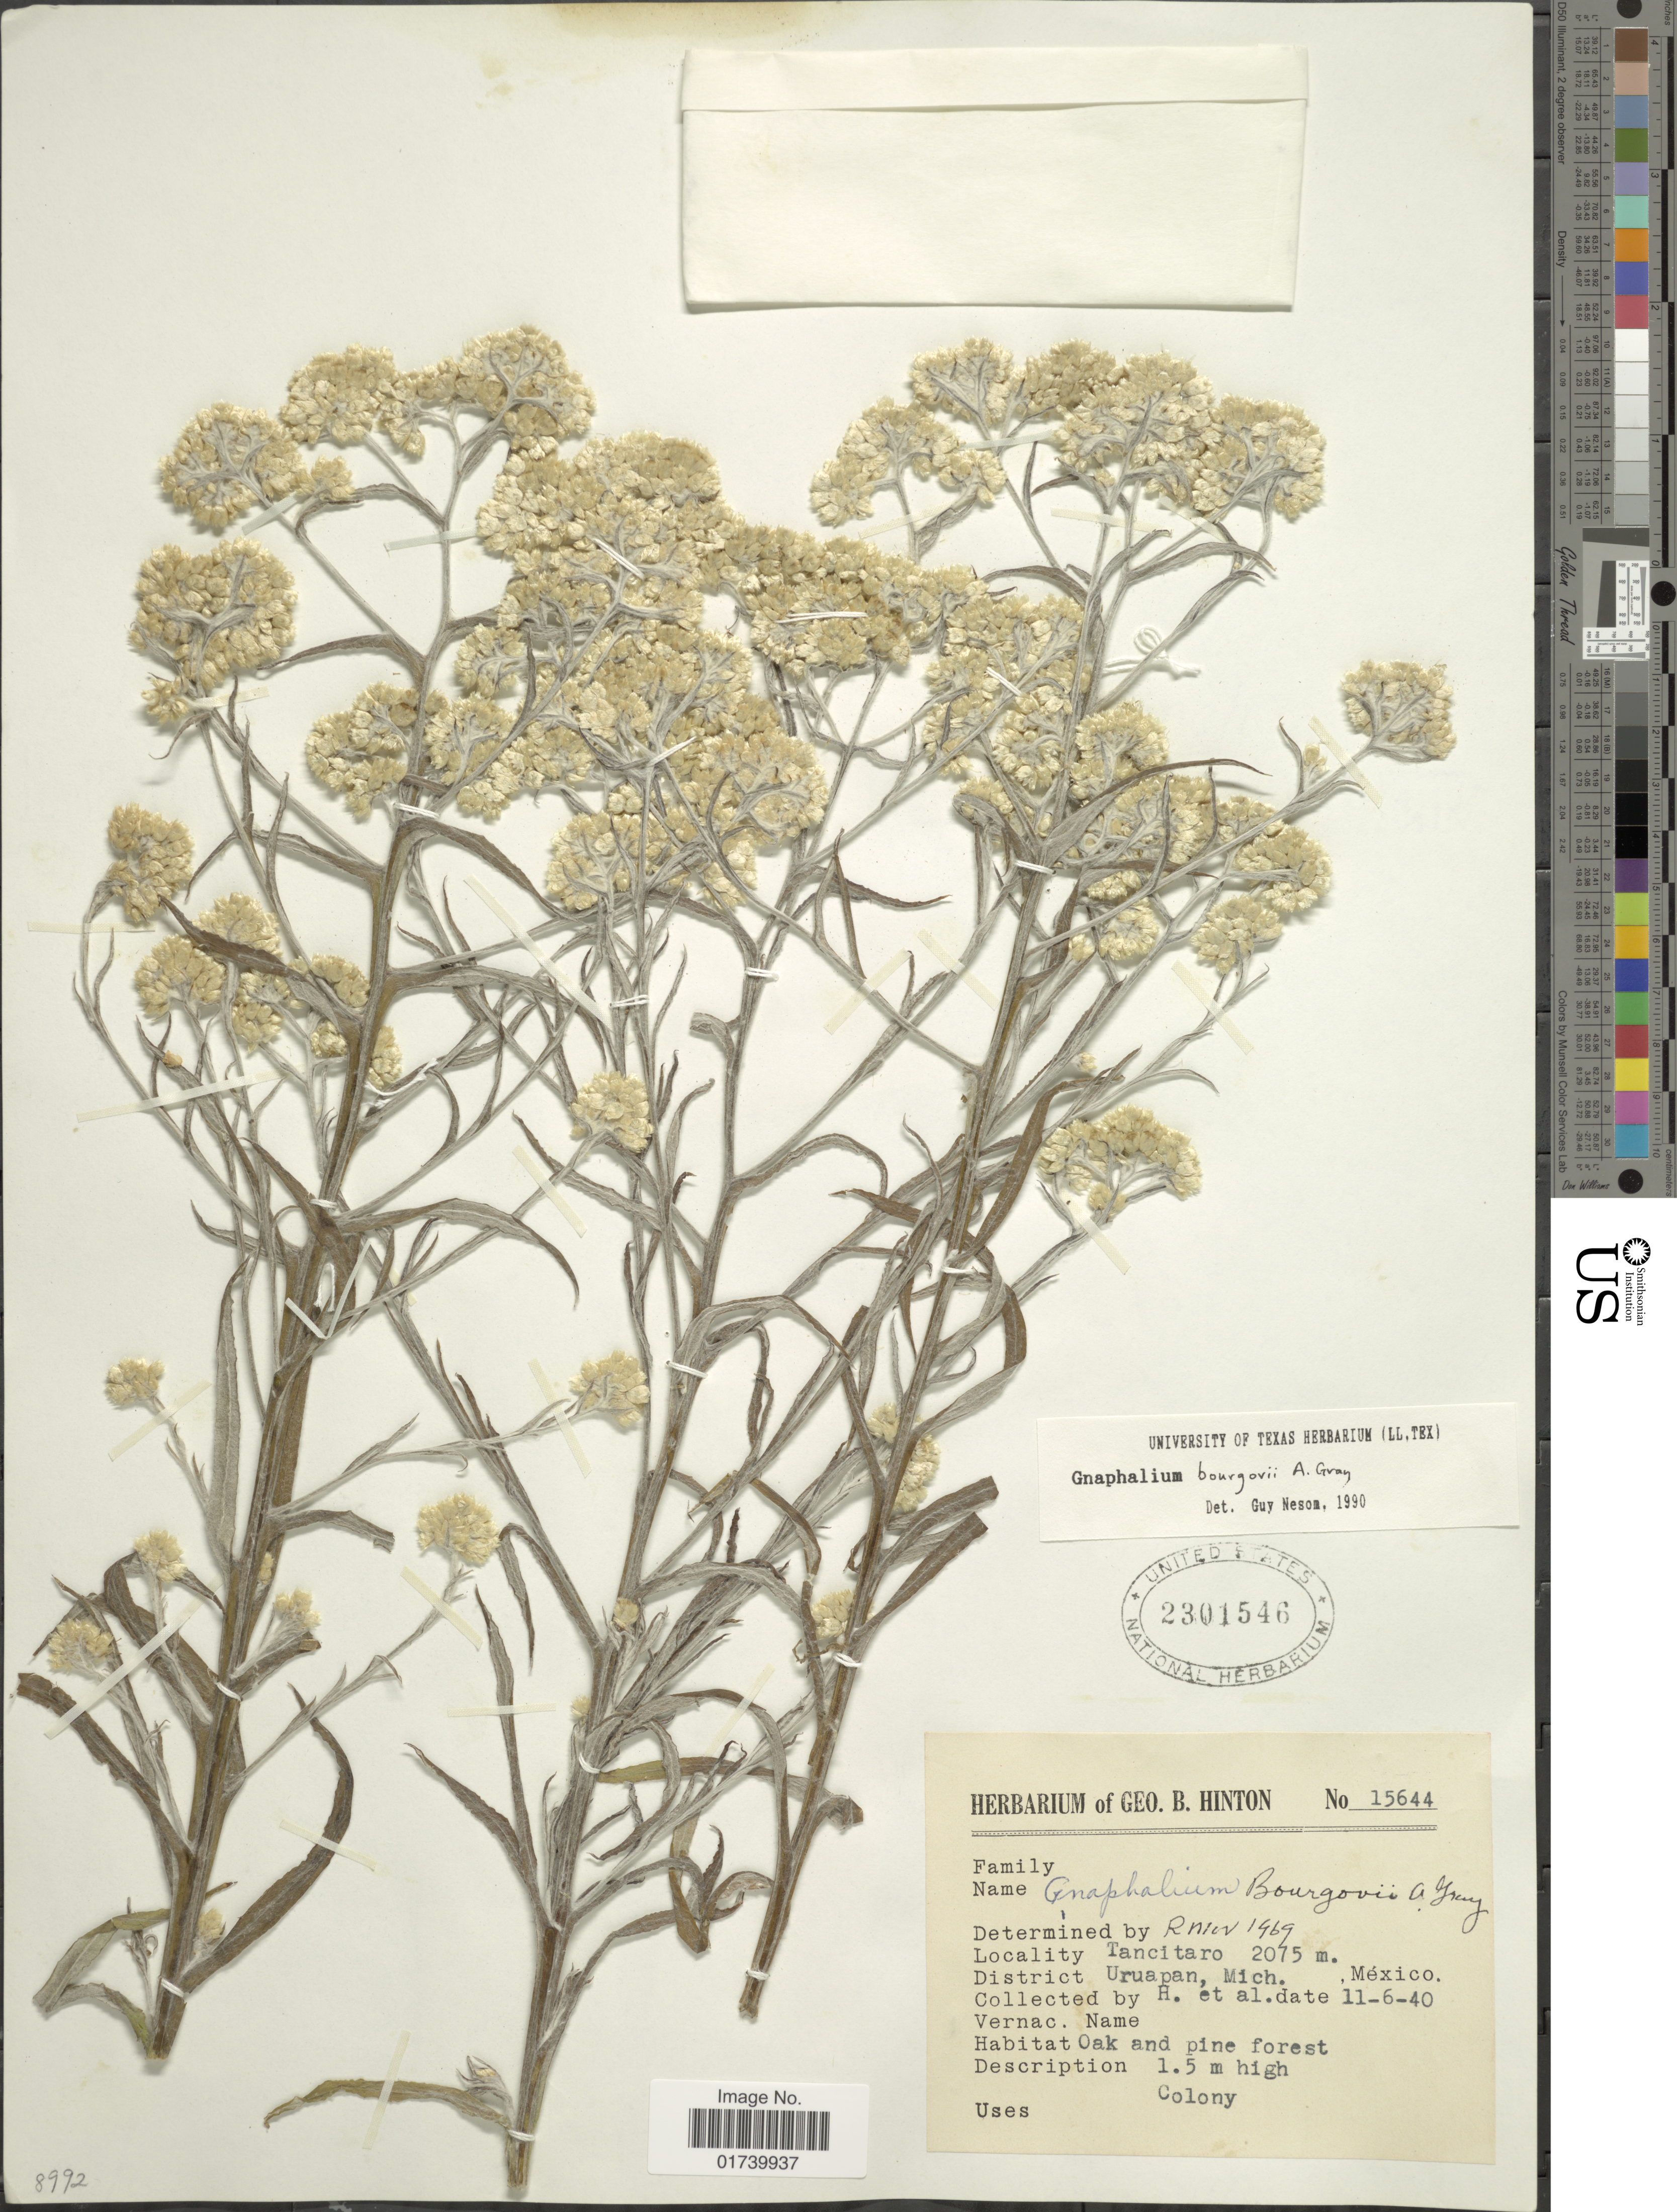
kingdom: Plantae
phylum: Tracheophyta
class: Magnoliopsida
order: Asterales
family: Asteraceae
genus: Pseudognaphalium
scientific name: Pseudognaphalium bourgovii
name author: (A. Gray) Anderb.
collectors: G. B. Hinton & et al.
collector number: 15644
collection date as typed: Transcribed d/m/y: 6/11/40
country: Mexico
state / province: Michoacán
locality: Uraupan Mich.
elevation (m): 2075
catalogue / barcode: US 2301546